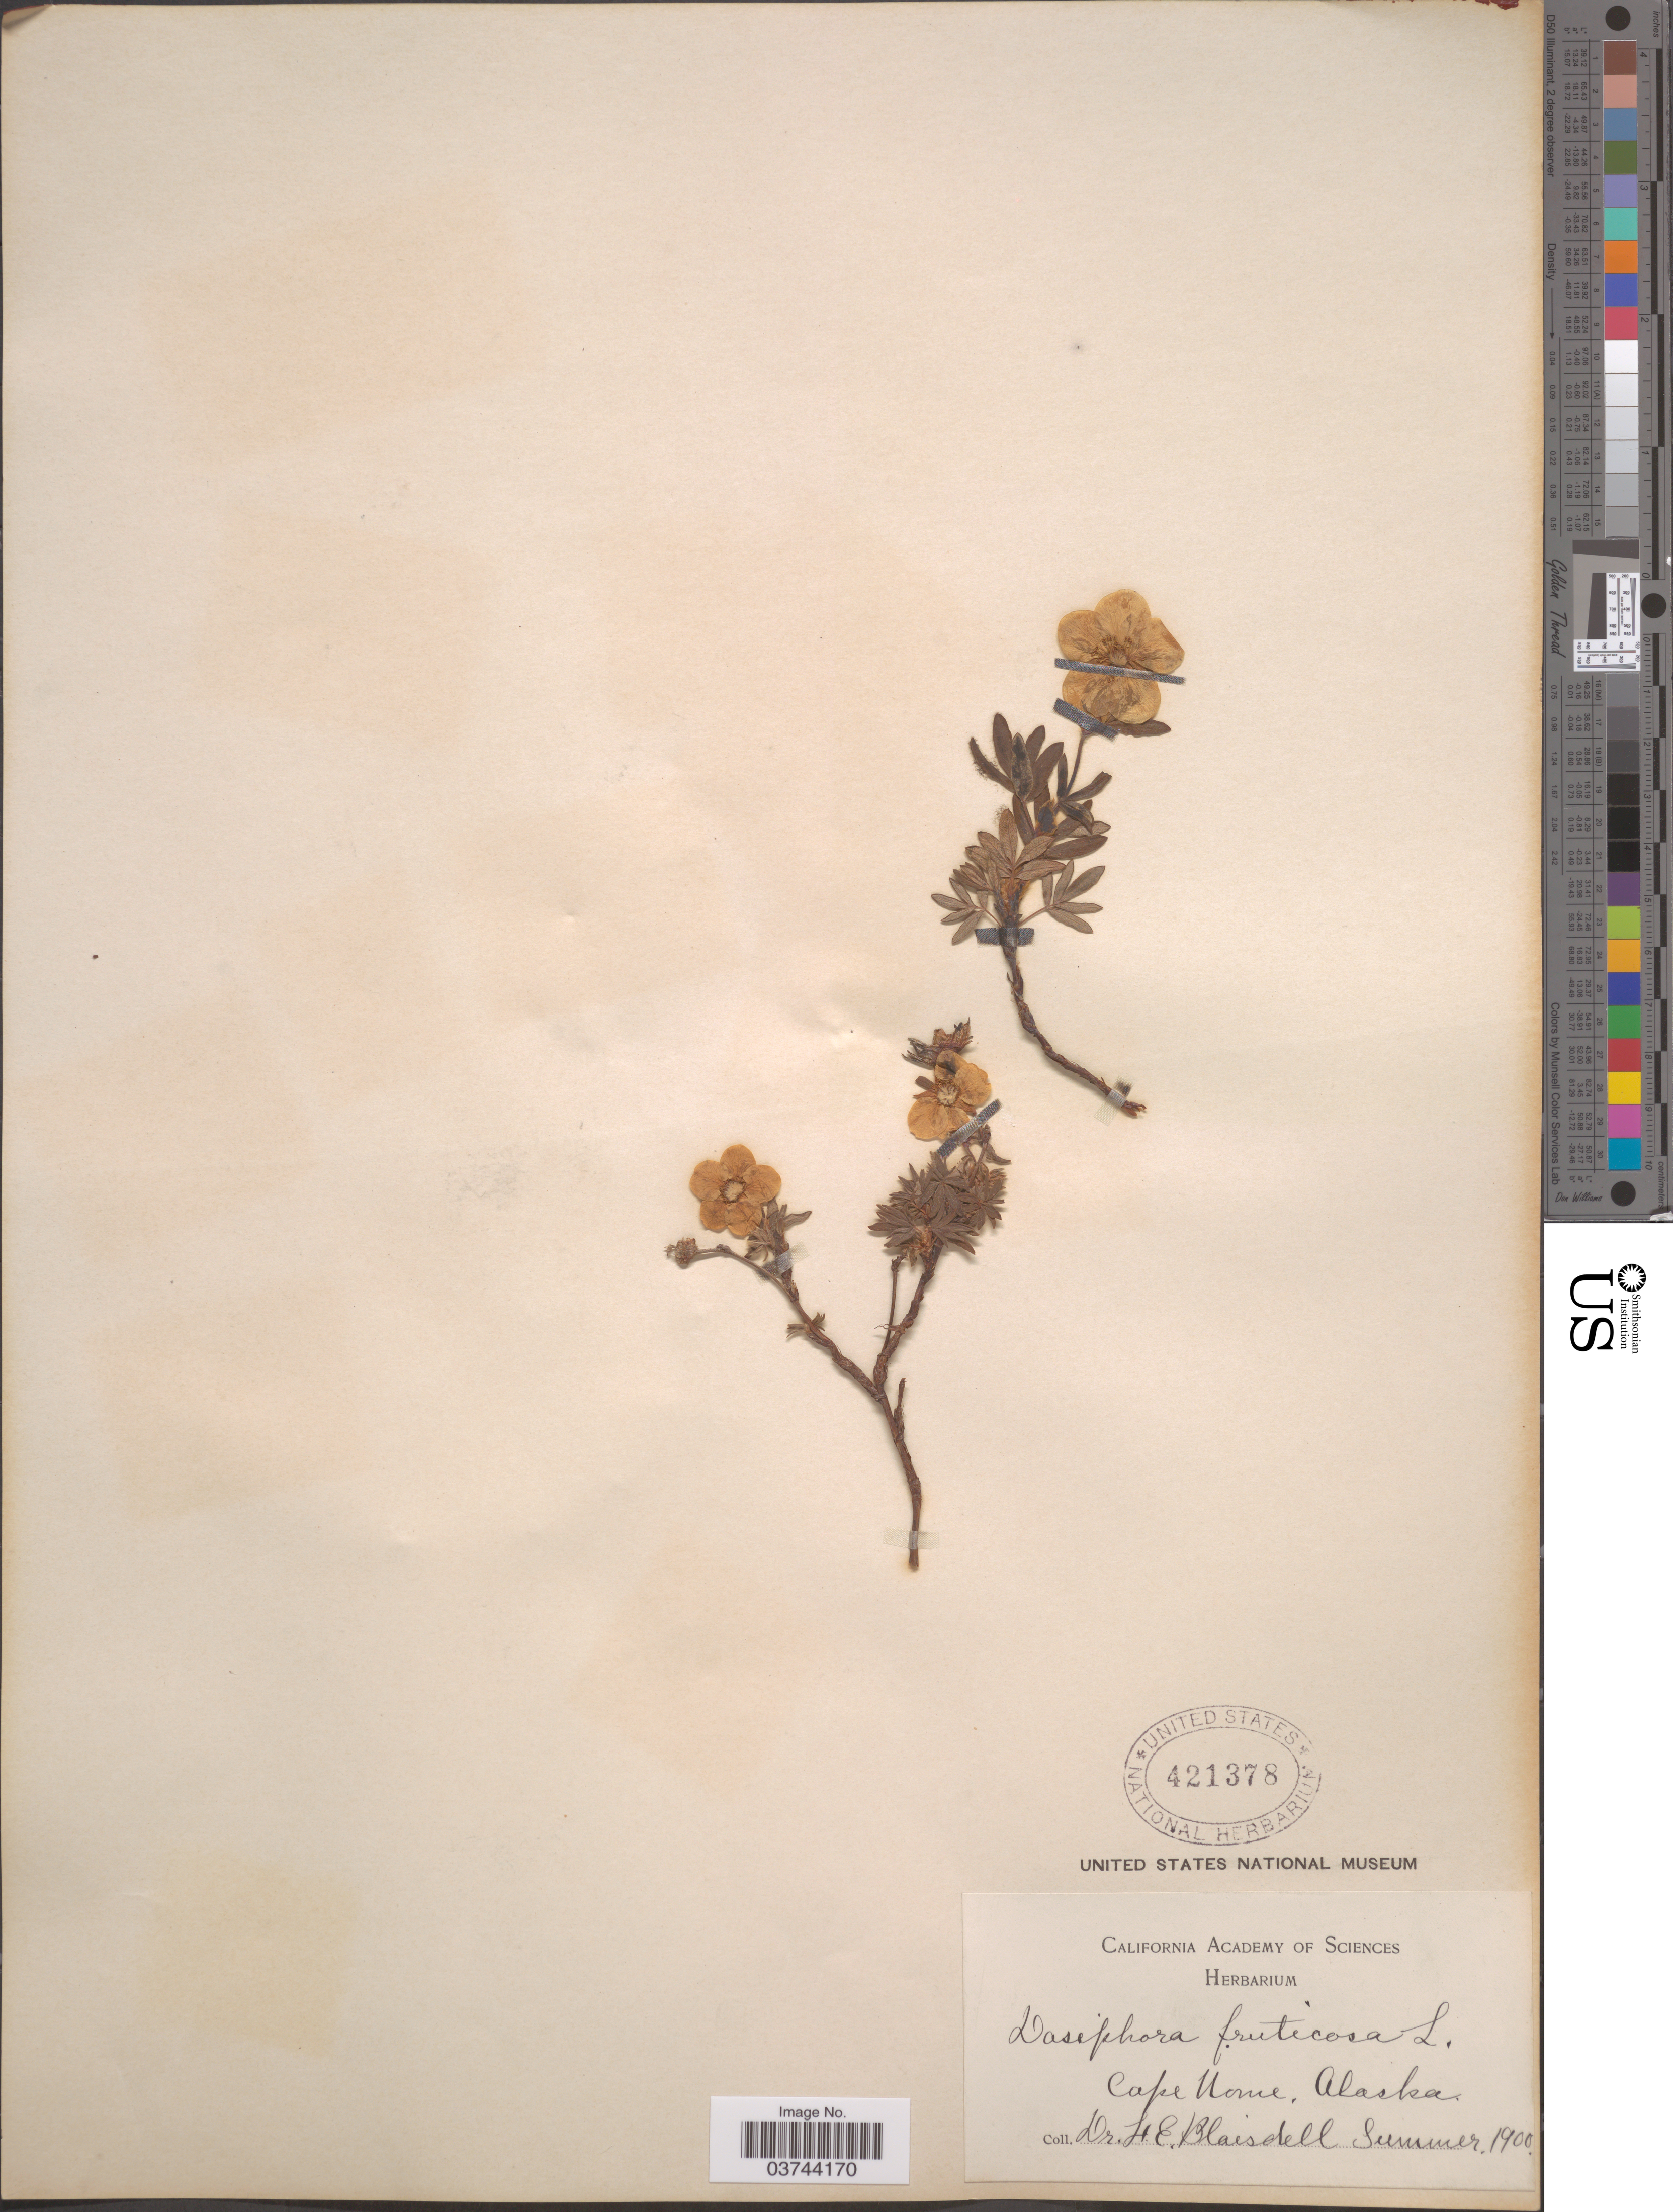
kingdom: Plantae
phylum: Tracheophyta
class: Magnoliopsida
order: Rosales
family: Rosaceae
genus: Dasiphora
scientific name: Dasiphora fruticosa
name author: (L.) Rydb.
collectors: H. Blaisdell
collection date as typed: Summer 1900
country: United States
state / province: Alaska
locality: Cape Nome.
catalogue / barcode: US 421378